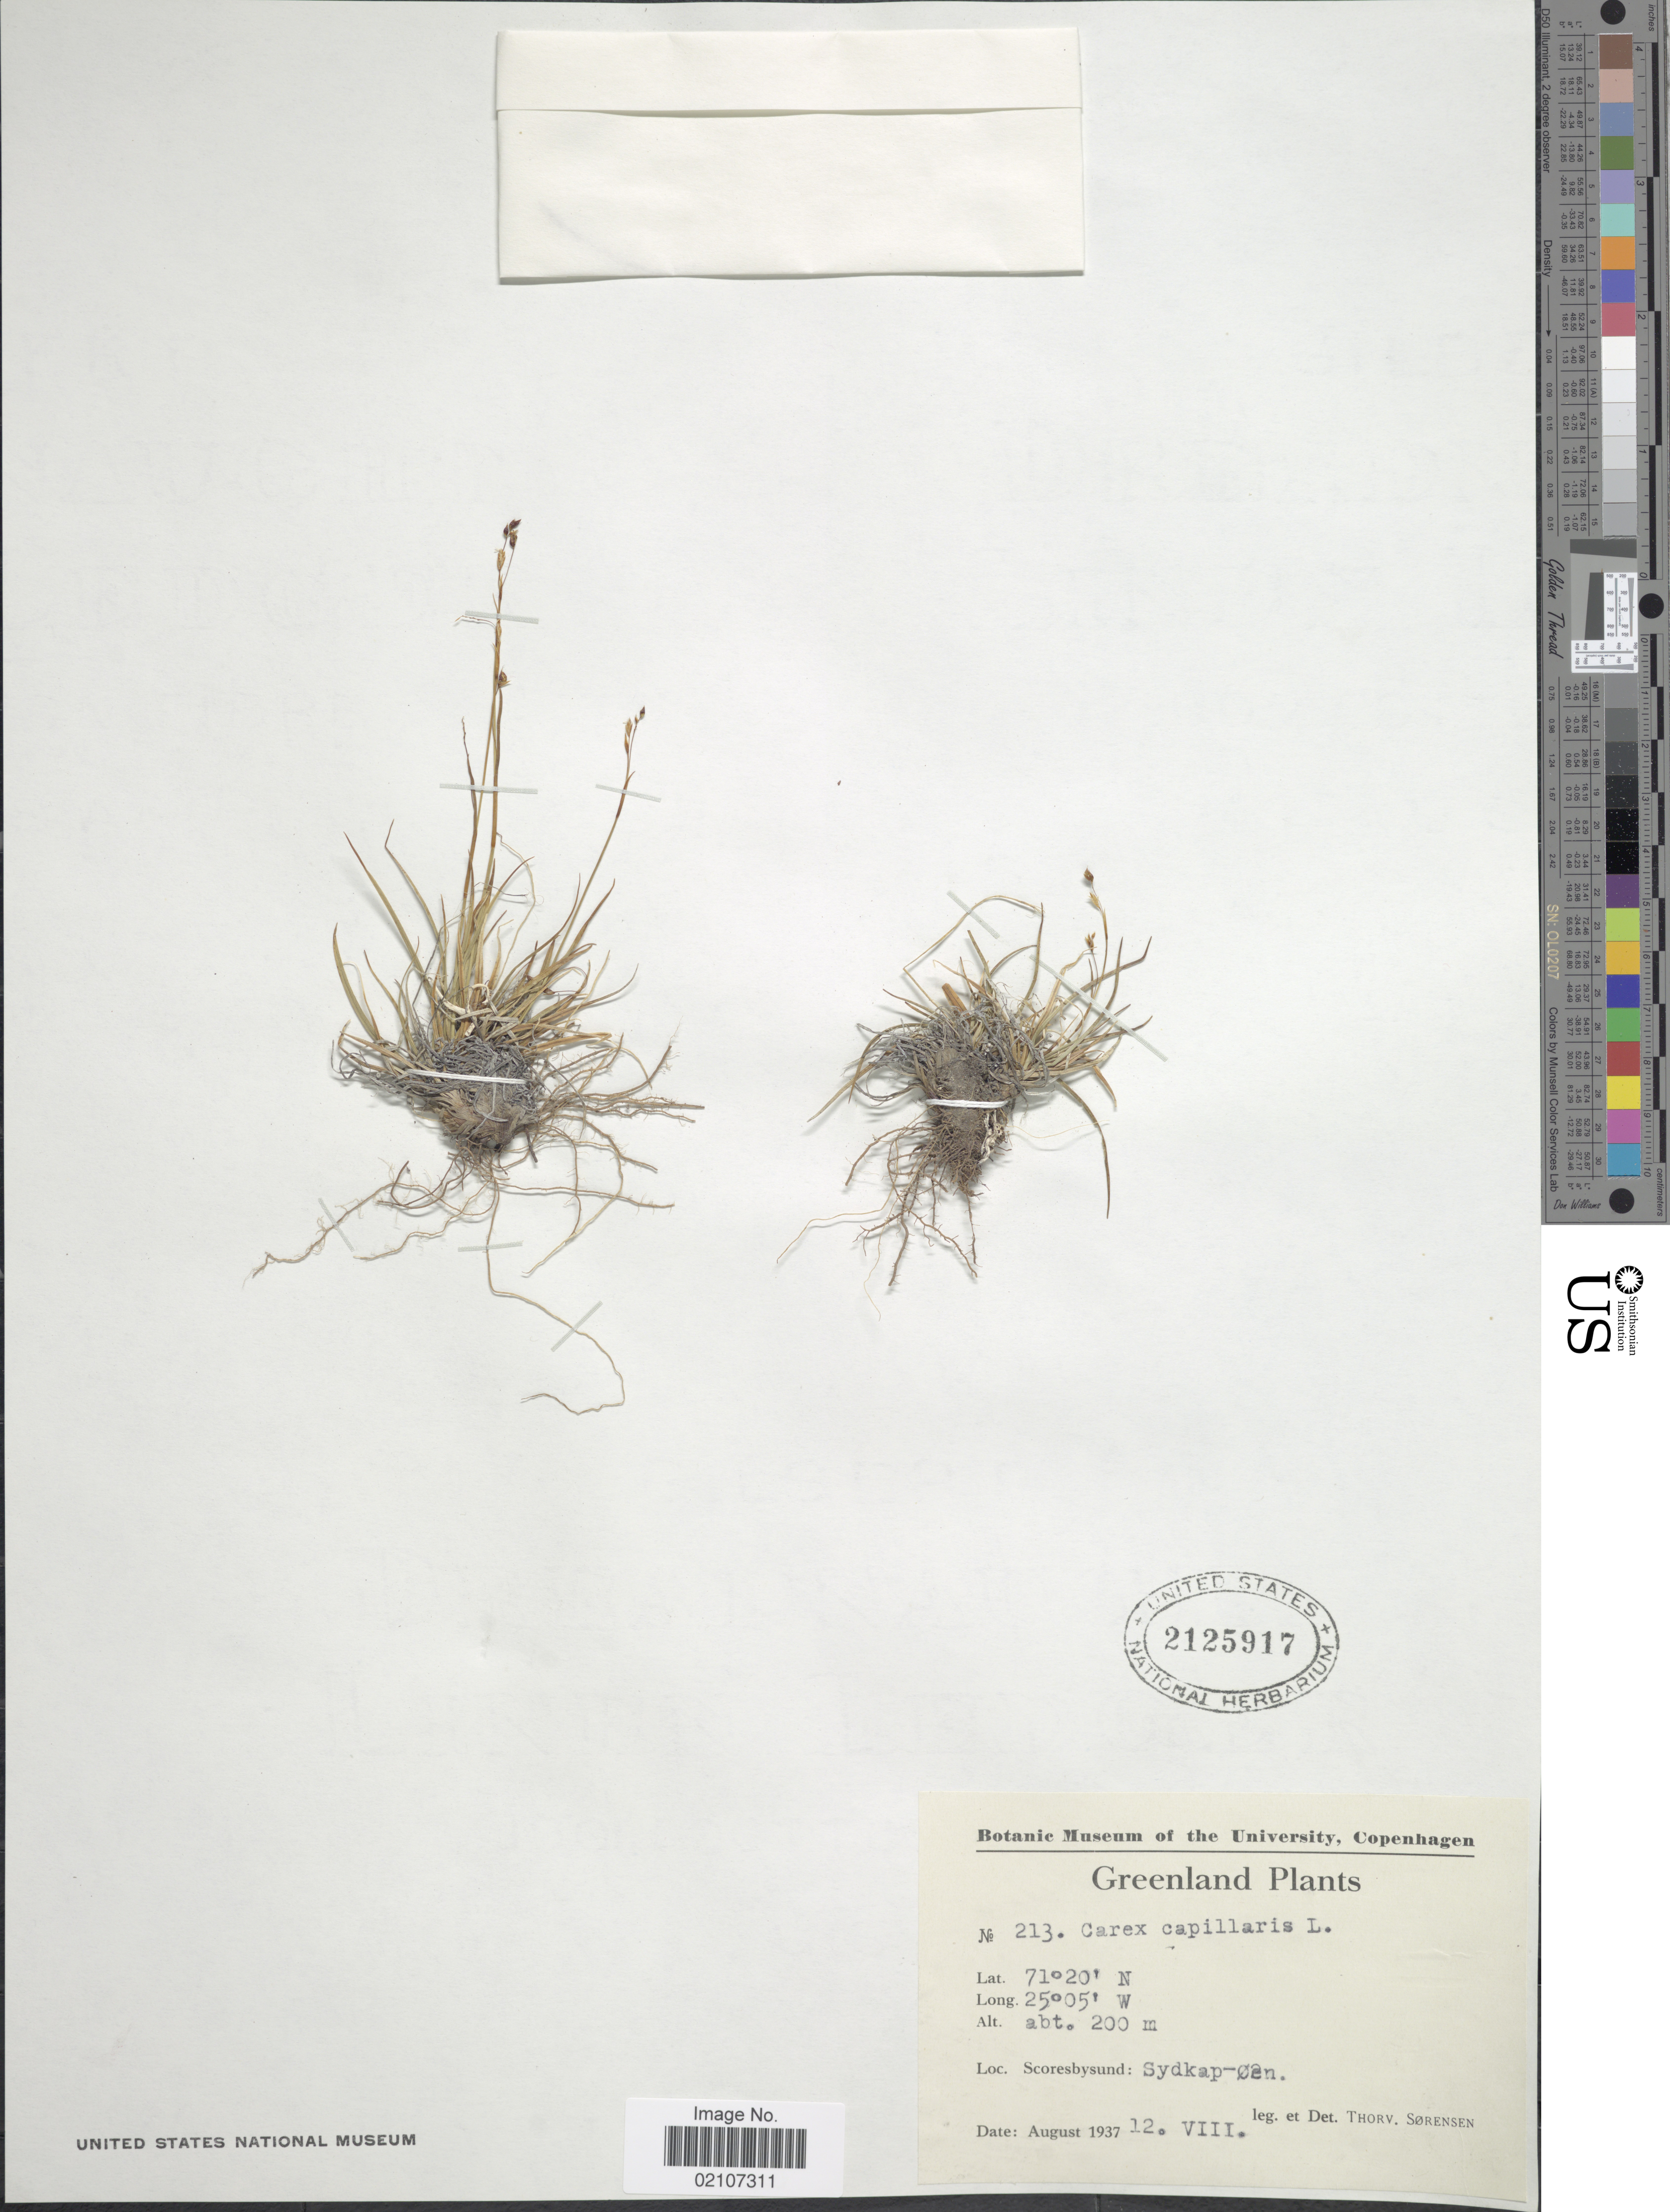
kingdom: Plantae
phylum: Tracheophyta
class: Liliopsida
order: Poales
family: Cyperaceae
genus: Carex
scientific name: Carex capillaris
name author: L.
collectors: T. Sorensen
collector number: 213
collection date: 1937-08-12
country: Greenland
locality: Scoresbysund: Sydkap-Oen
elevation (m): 200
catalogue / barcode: US 2125917